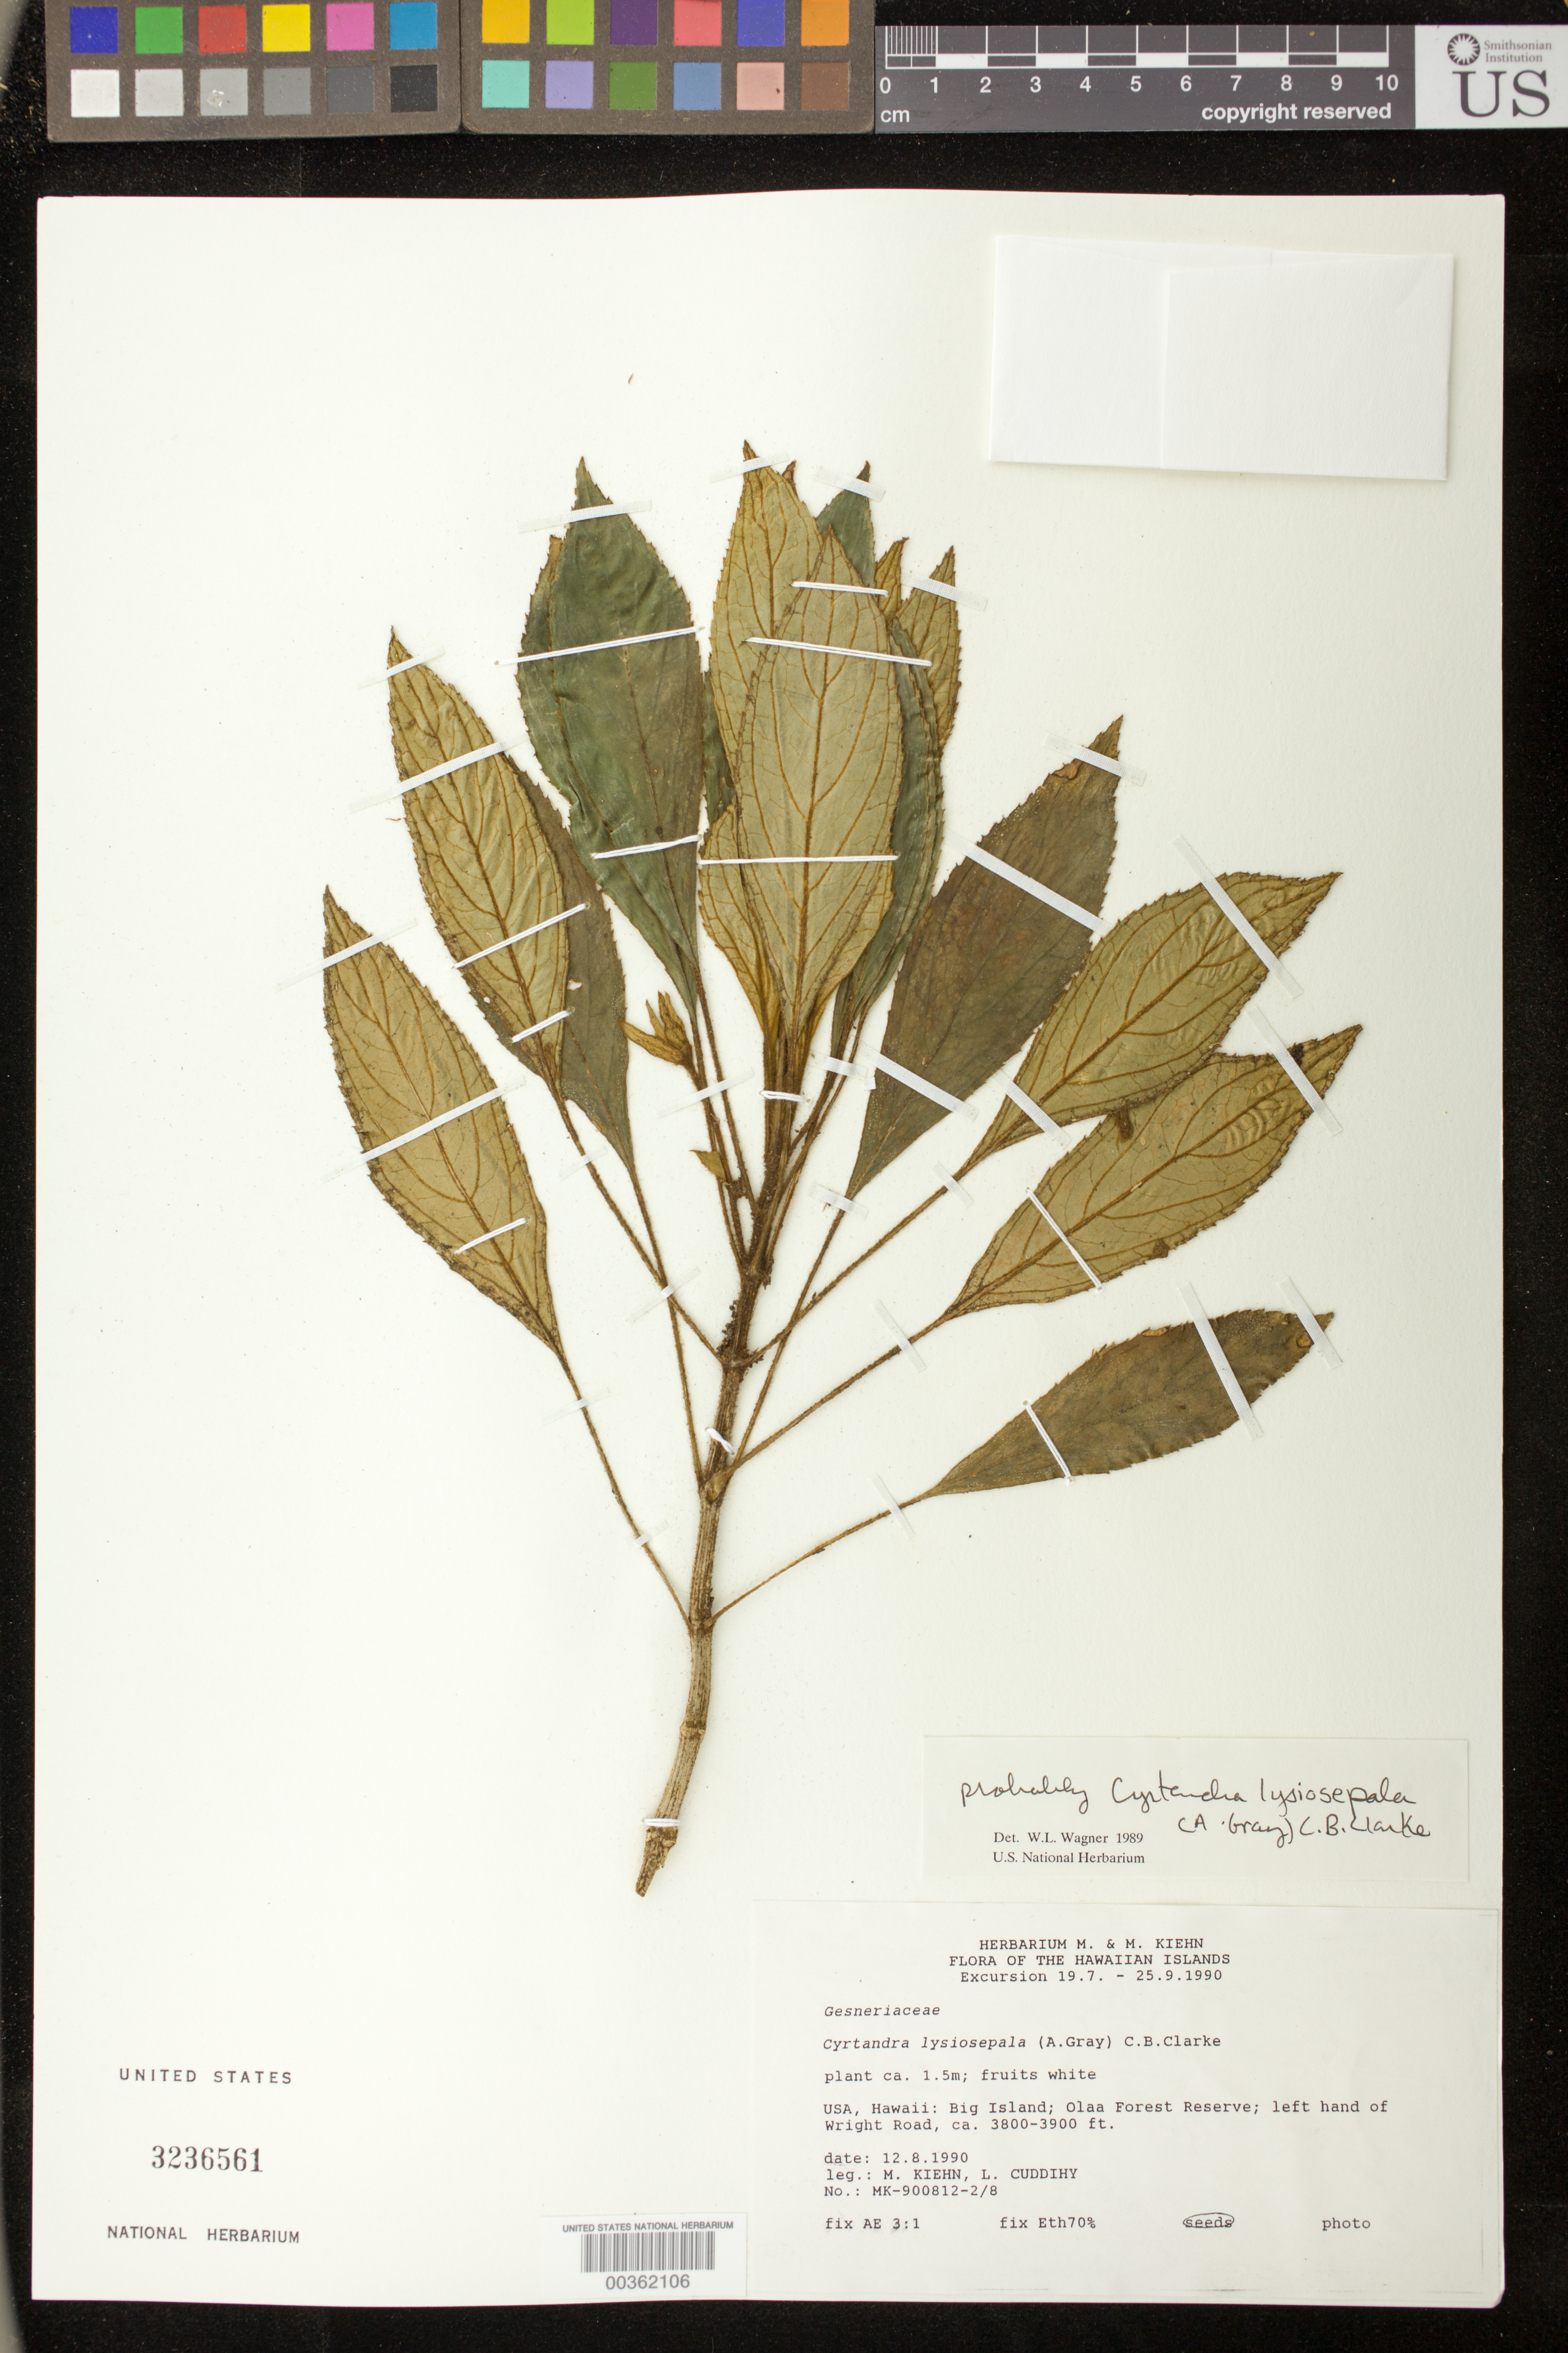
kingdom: Plantae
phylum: Tracheophyta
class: Magnoliopsida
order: Lamiales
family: Gesneriaceae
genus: Cyrtandra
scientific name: Cyrtandra lysiosepala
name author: (A. Gray) C.B. Clarke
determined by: Wagner, W. L., (BOT), Smithsonian Institution - National Museum of Natural History (UNITED STATES)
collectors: M. Kiehn & L. Cuddihy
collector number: MK- 900812 -2/8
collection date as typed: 12 Aug 1990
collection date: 1990-08-12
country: United States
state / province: Hawaii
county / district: Hawaii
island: Hawaii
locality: Big Island; Olaa Forest Reserve; left hand of Wright Road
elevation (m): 1158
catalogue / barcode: US 3236561